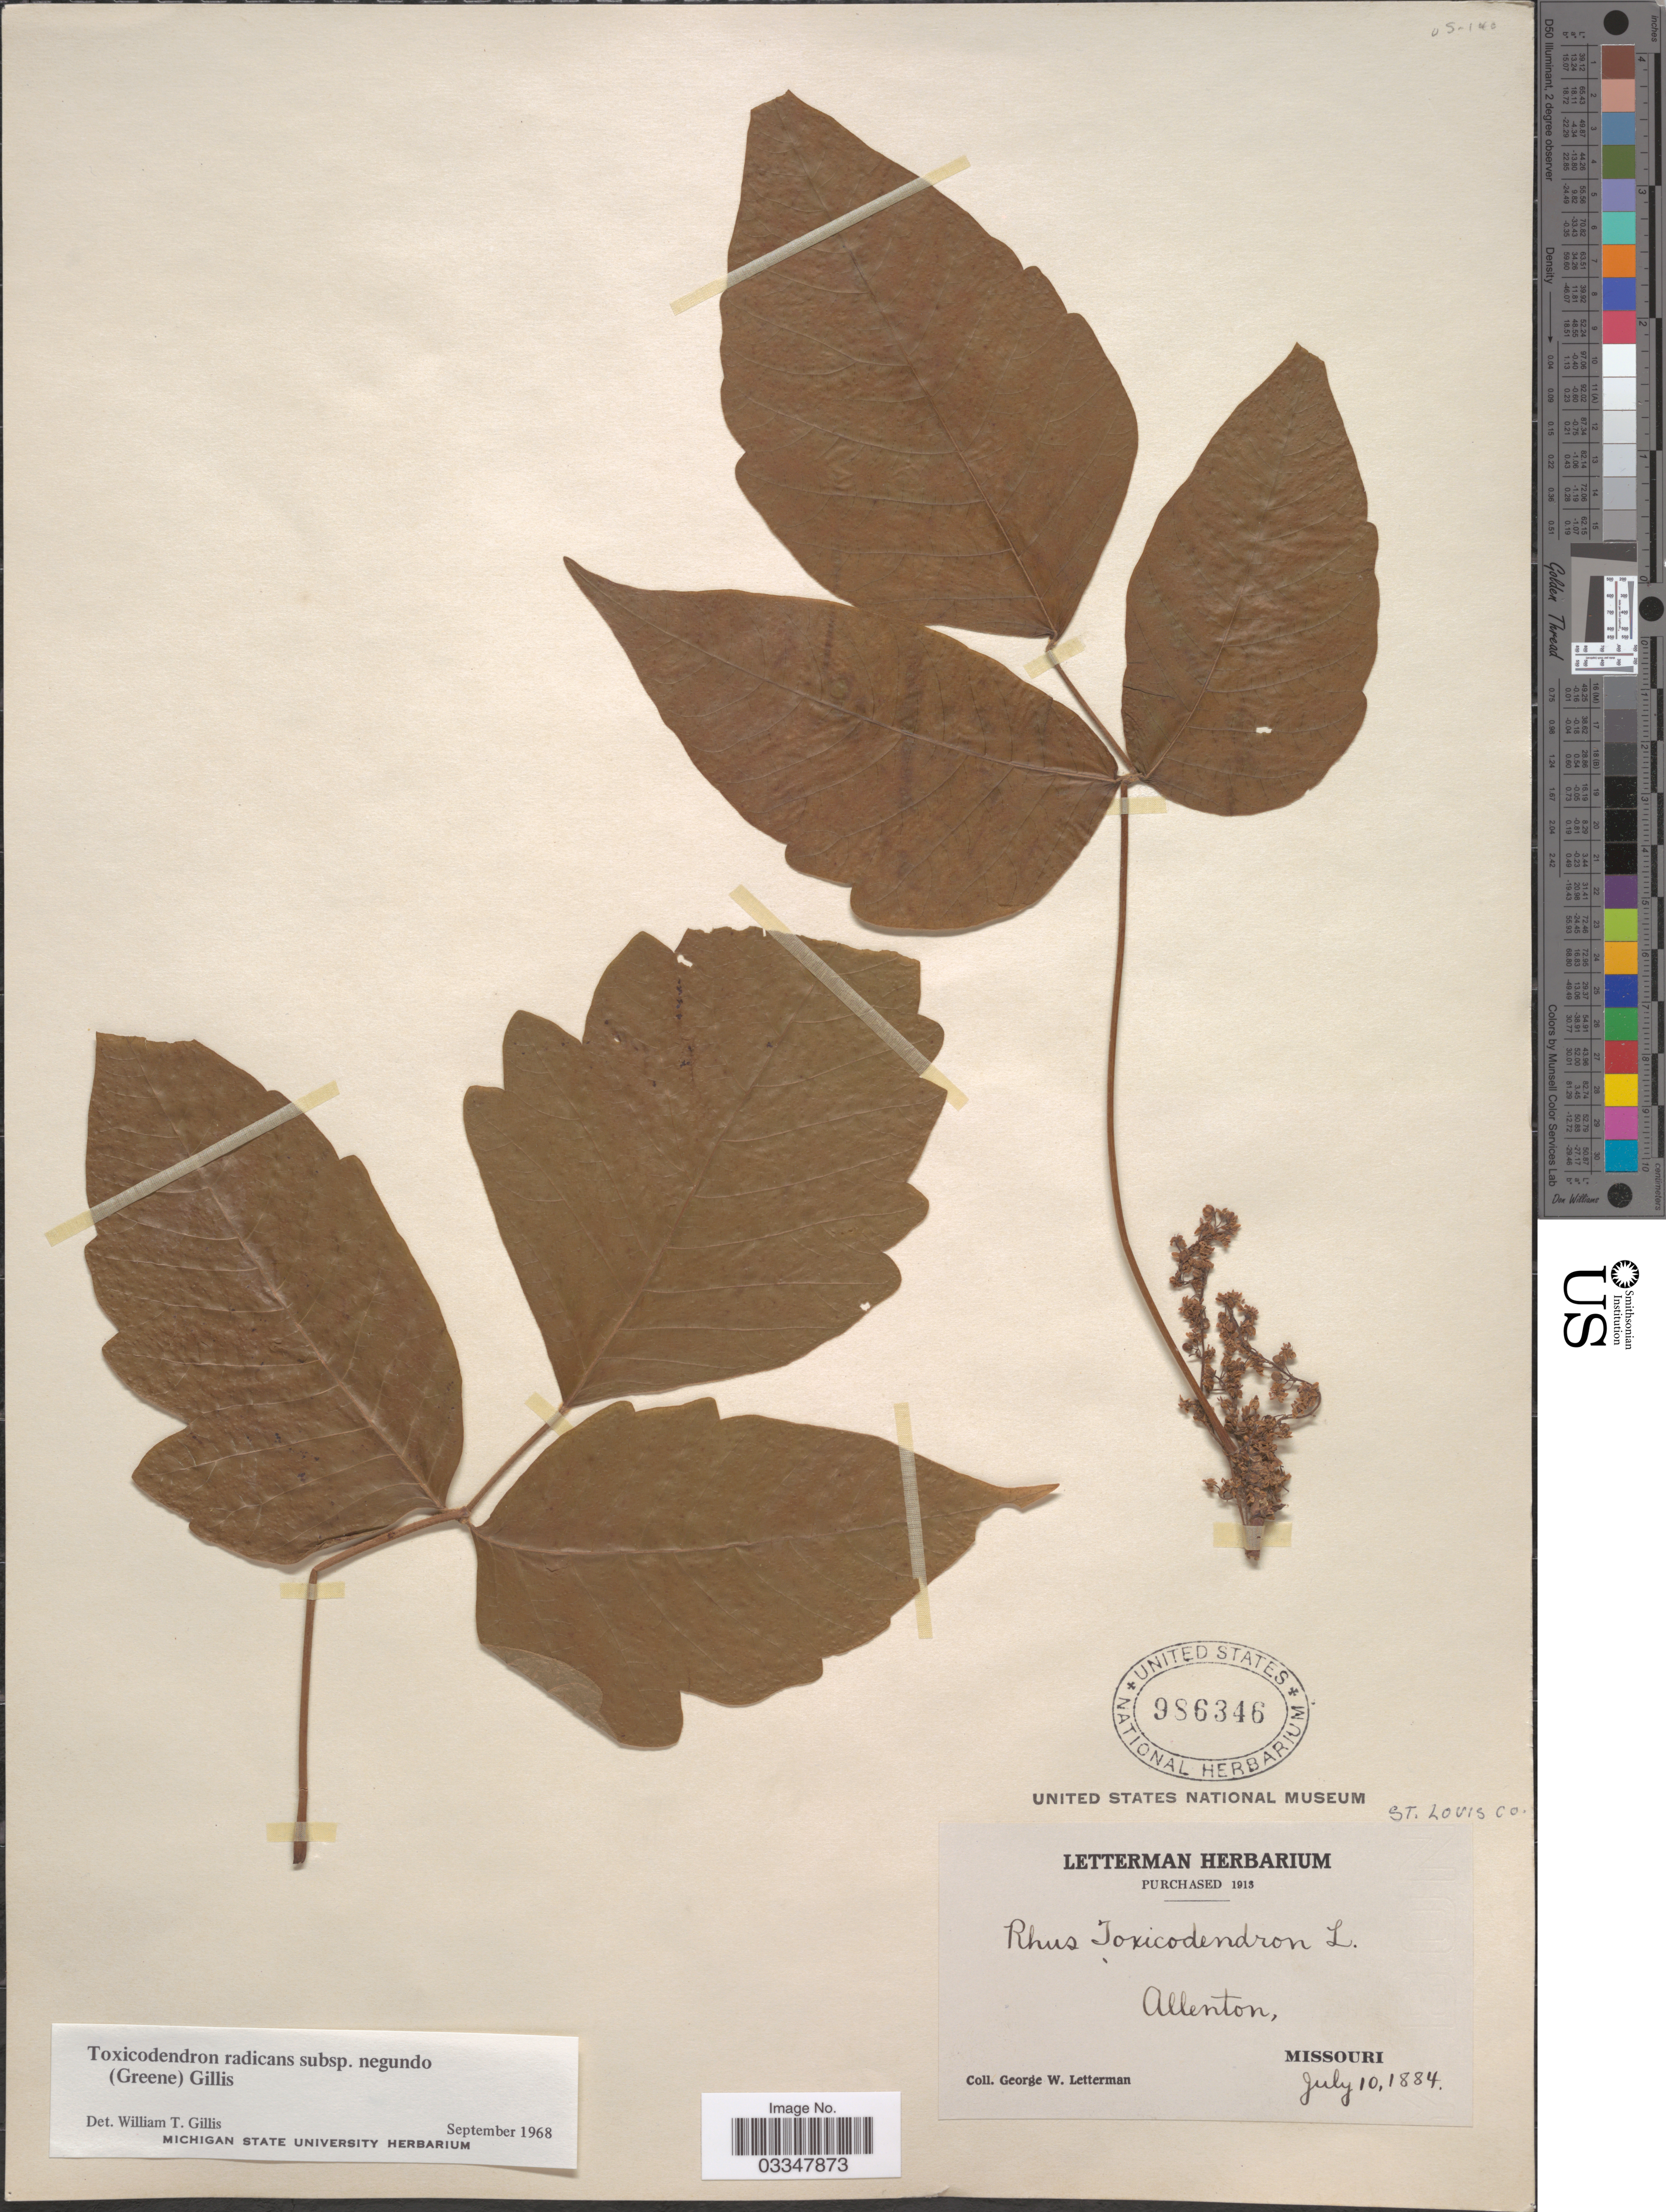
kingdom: Plantae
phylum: Tracheophyta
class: Magnoliopsida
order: Sapindales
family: Anacardiaceae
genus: Toxicodendron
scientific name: Toxicodendron radicans subsp. negundo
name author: (Greene) Gillis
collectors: G. W. Letterman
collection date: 1884-07-10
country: United States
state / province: Missouri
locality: Allenton. St. Louis Co.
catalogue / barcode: US 986346